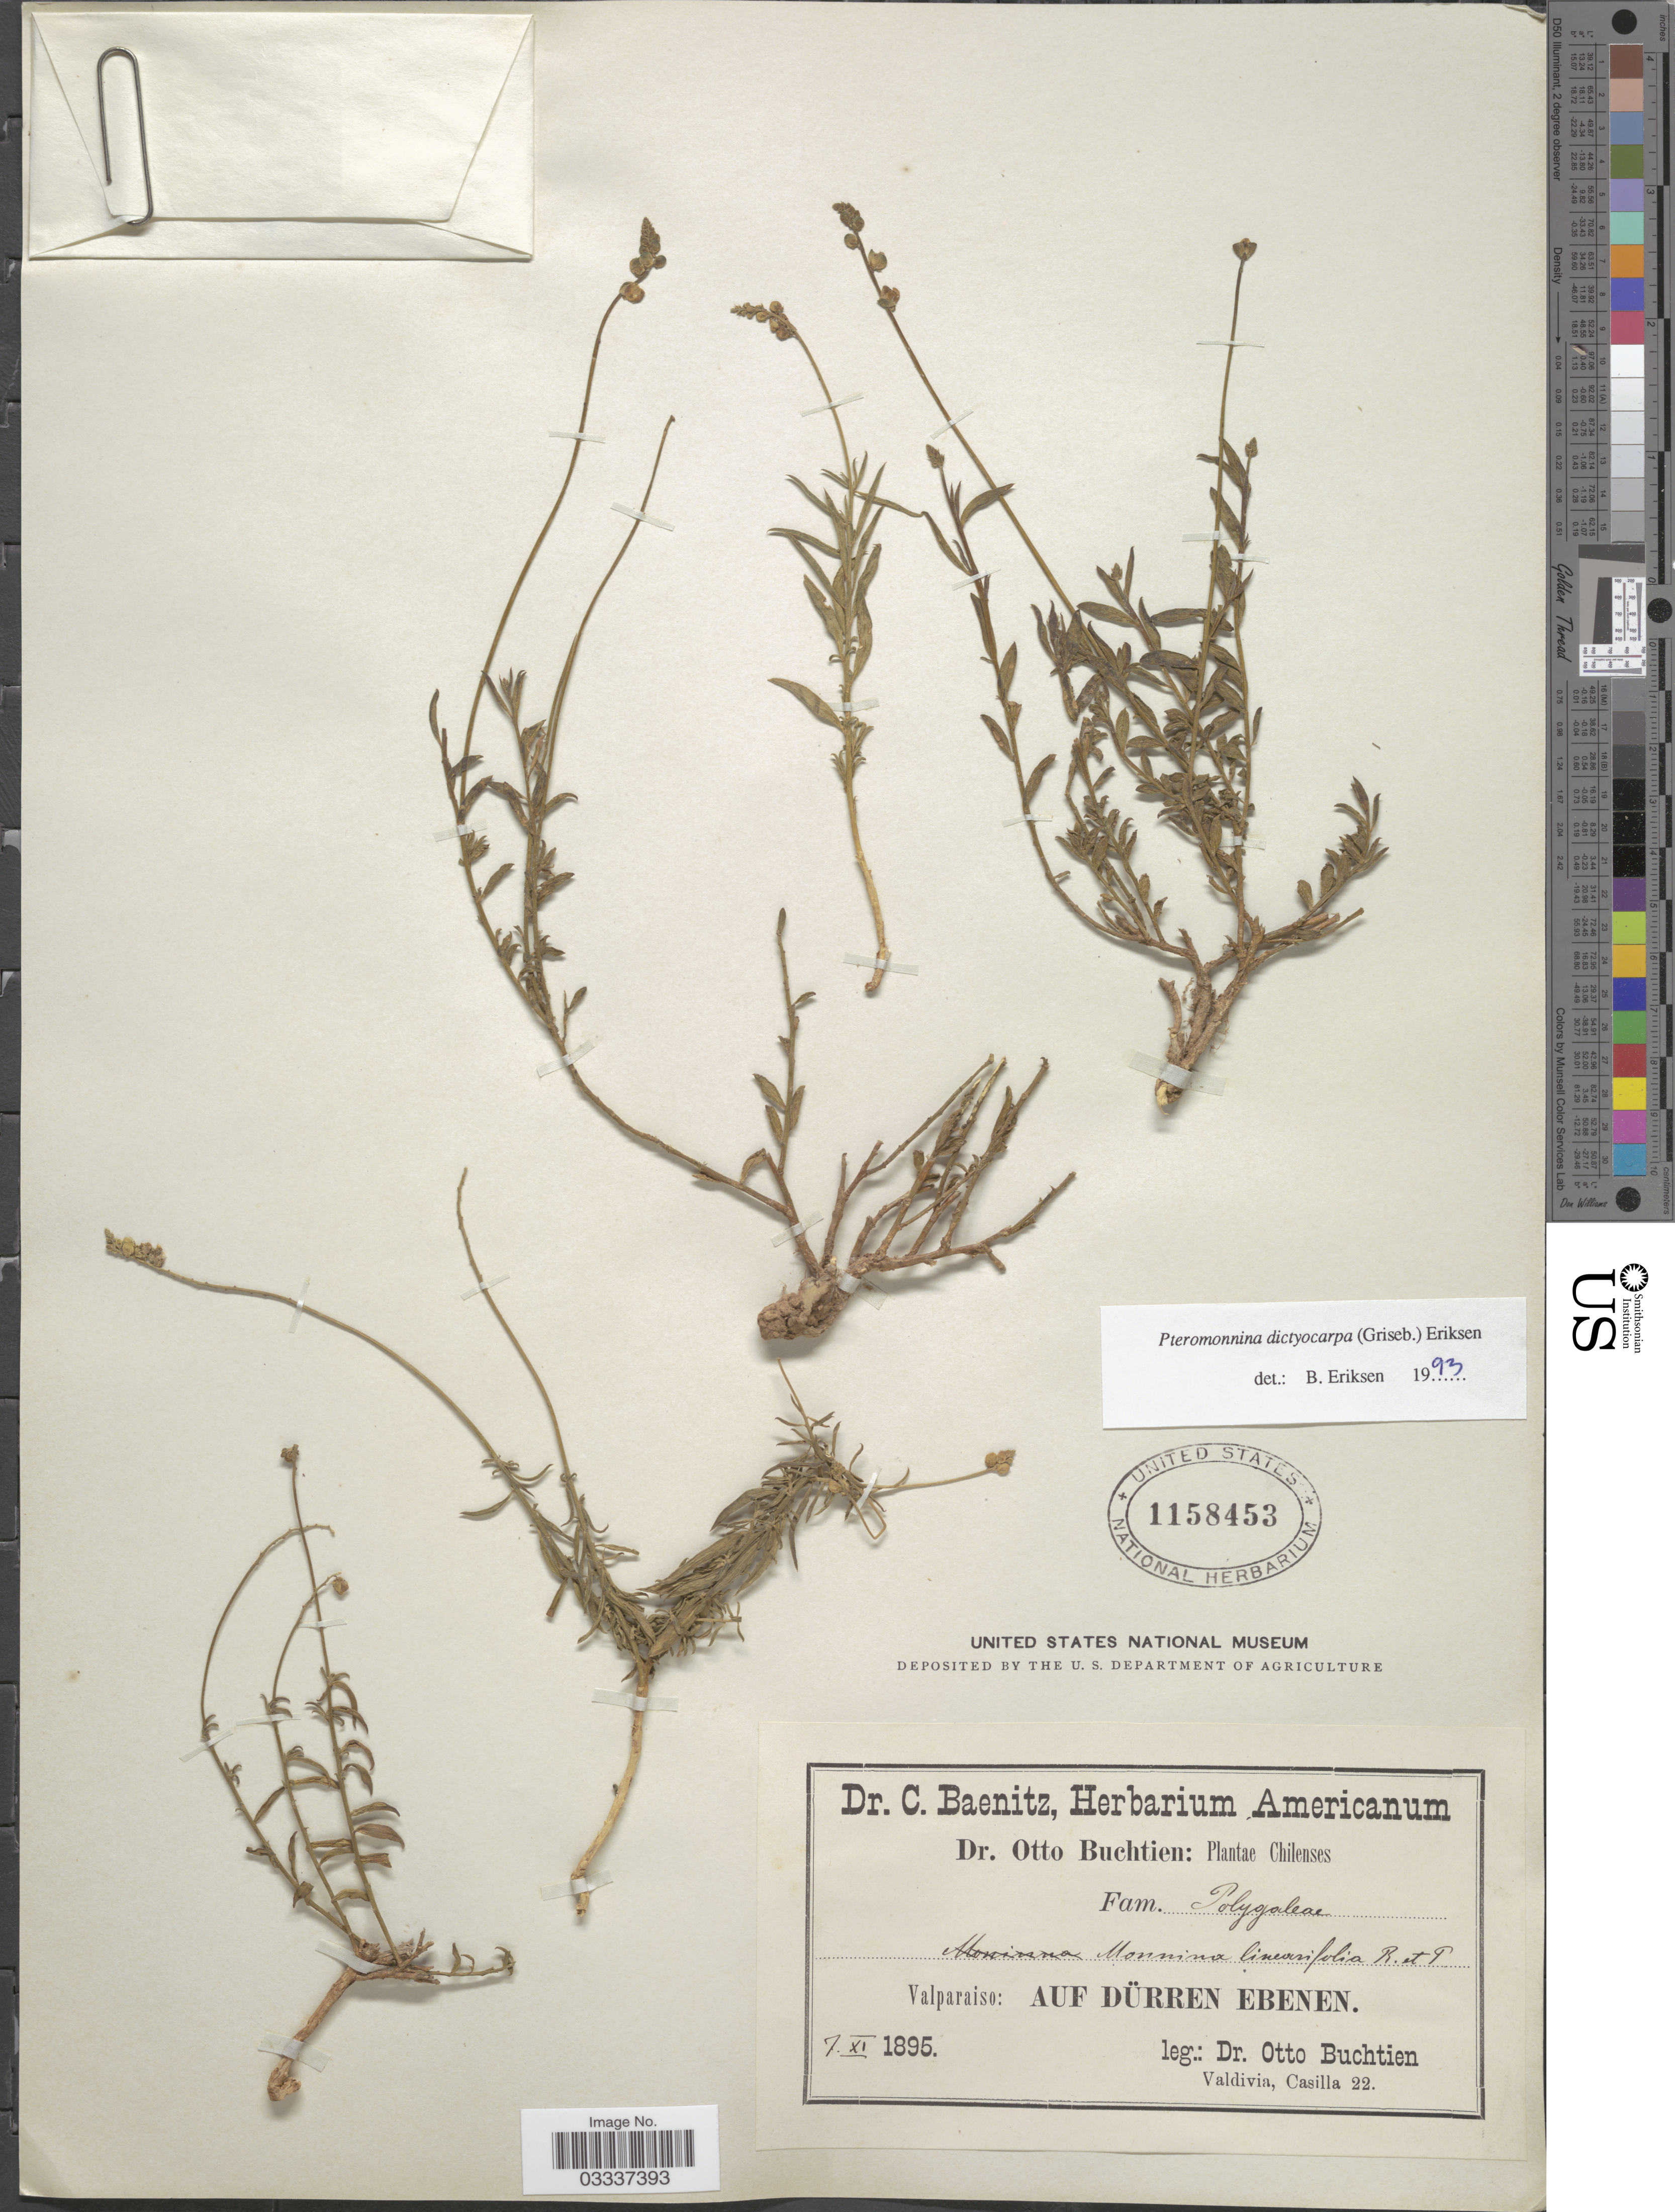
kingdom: Plantae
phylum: Tracheophyta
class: Magnoliopsida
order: Fabales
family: Polygalaceae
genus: Monnina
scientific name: Monnina dictyocarpa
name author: Griseb.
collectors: O. Buchtien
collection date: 1895-11-07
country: Chile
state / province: Valparaíso (V)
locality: Auf Dürren Ebenen.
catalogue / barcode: US 1158453